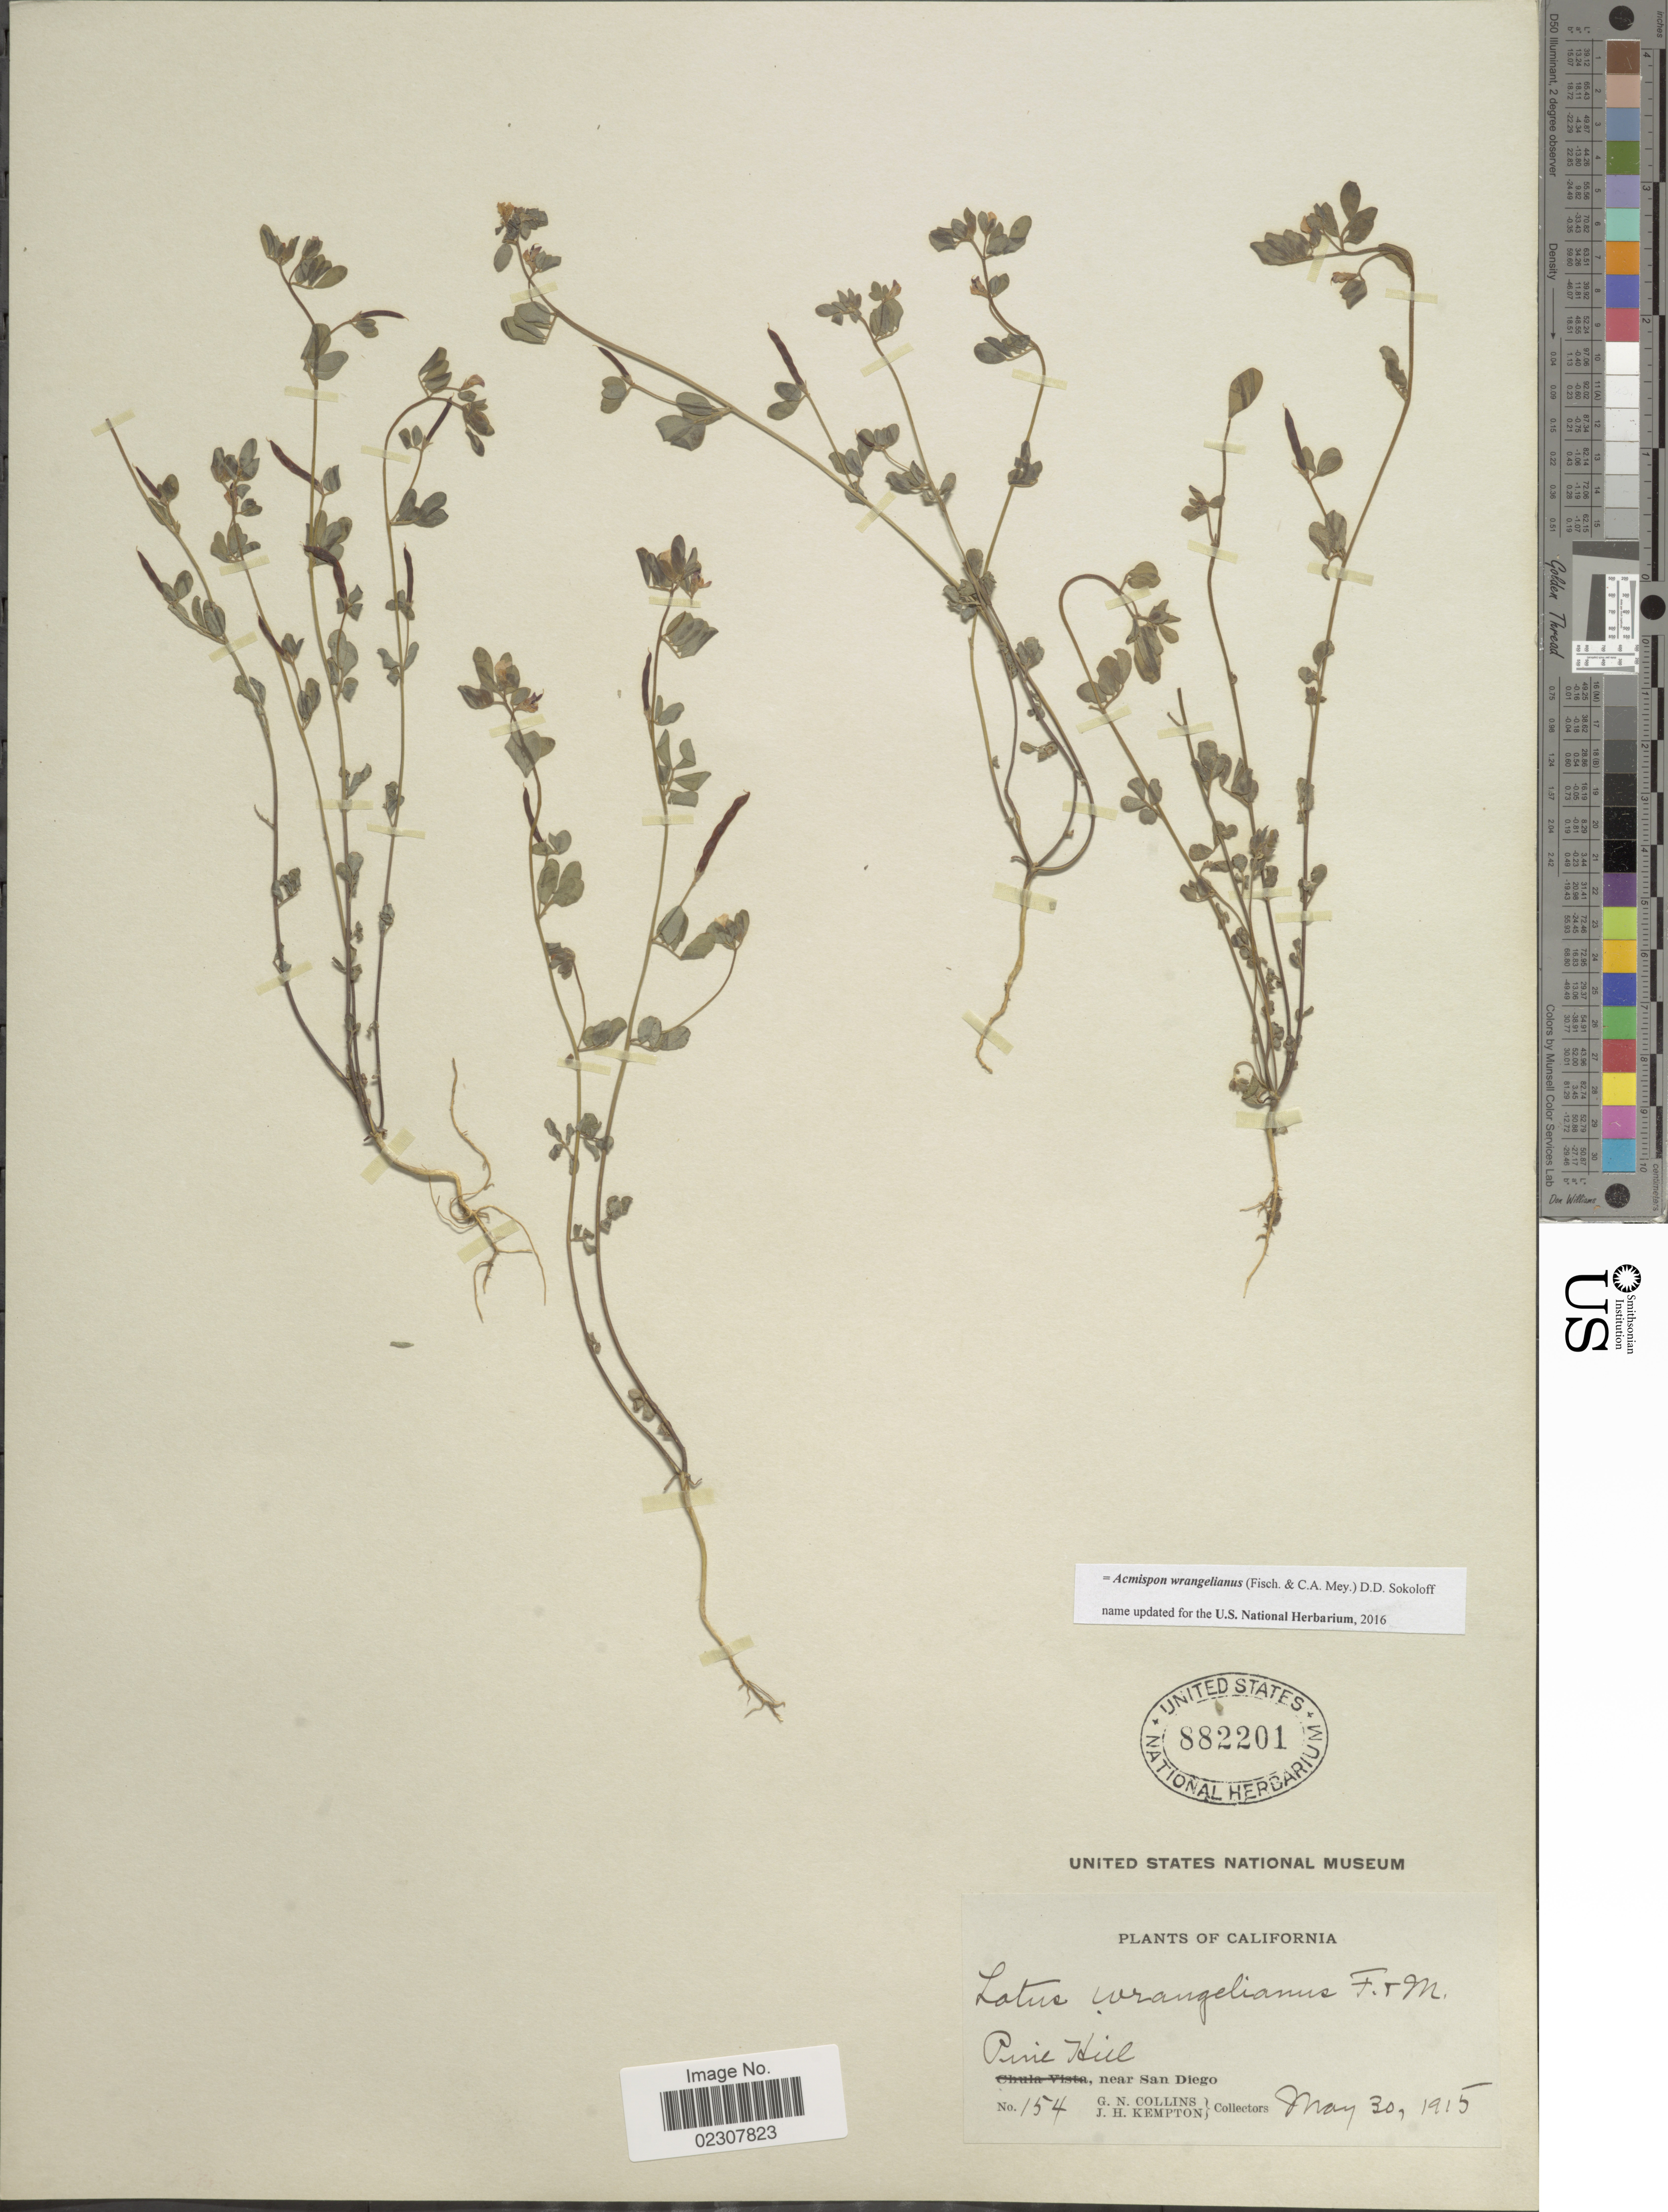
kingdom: Plantae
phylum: Tracheophyta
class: Magnoliopsida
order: Fabales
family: Fabaceae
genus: Acmispon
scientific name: Acmispon wrangelianus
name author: (Fisch. & C.A. Mey.) D.D. Sokoloff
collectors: G. Collins & J. H. Kempton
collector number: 154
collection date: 1915-05-30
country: United States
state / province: California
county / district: San Diego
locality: Pine Hill, near San Diego.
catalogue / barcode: US 882201